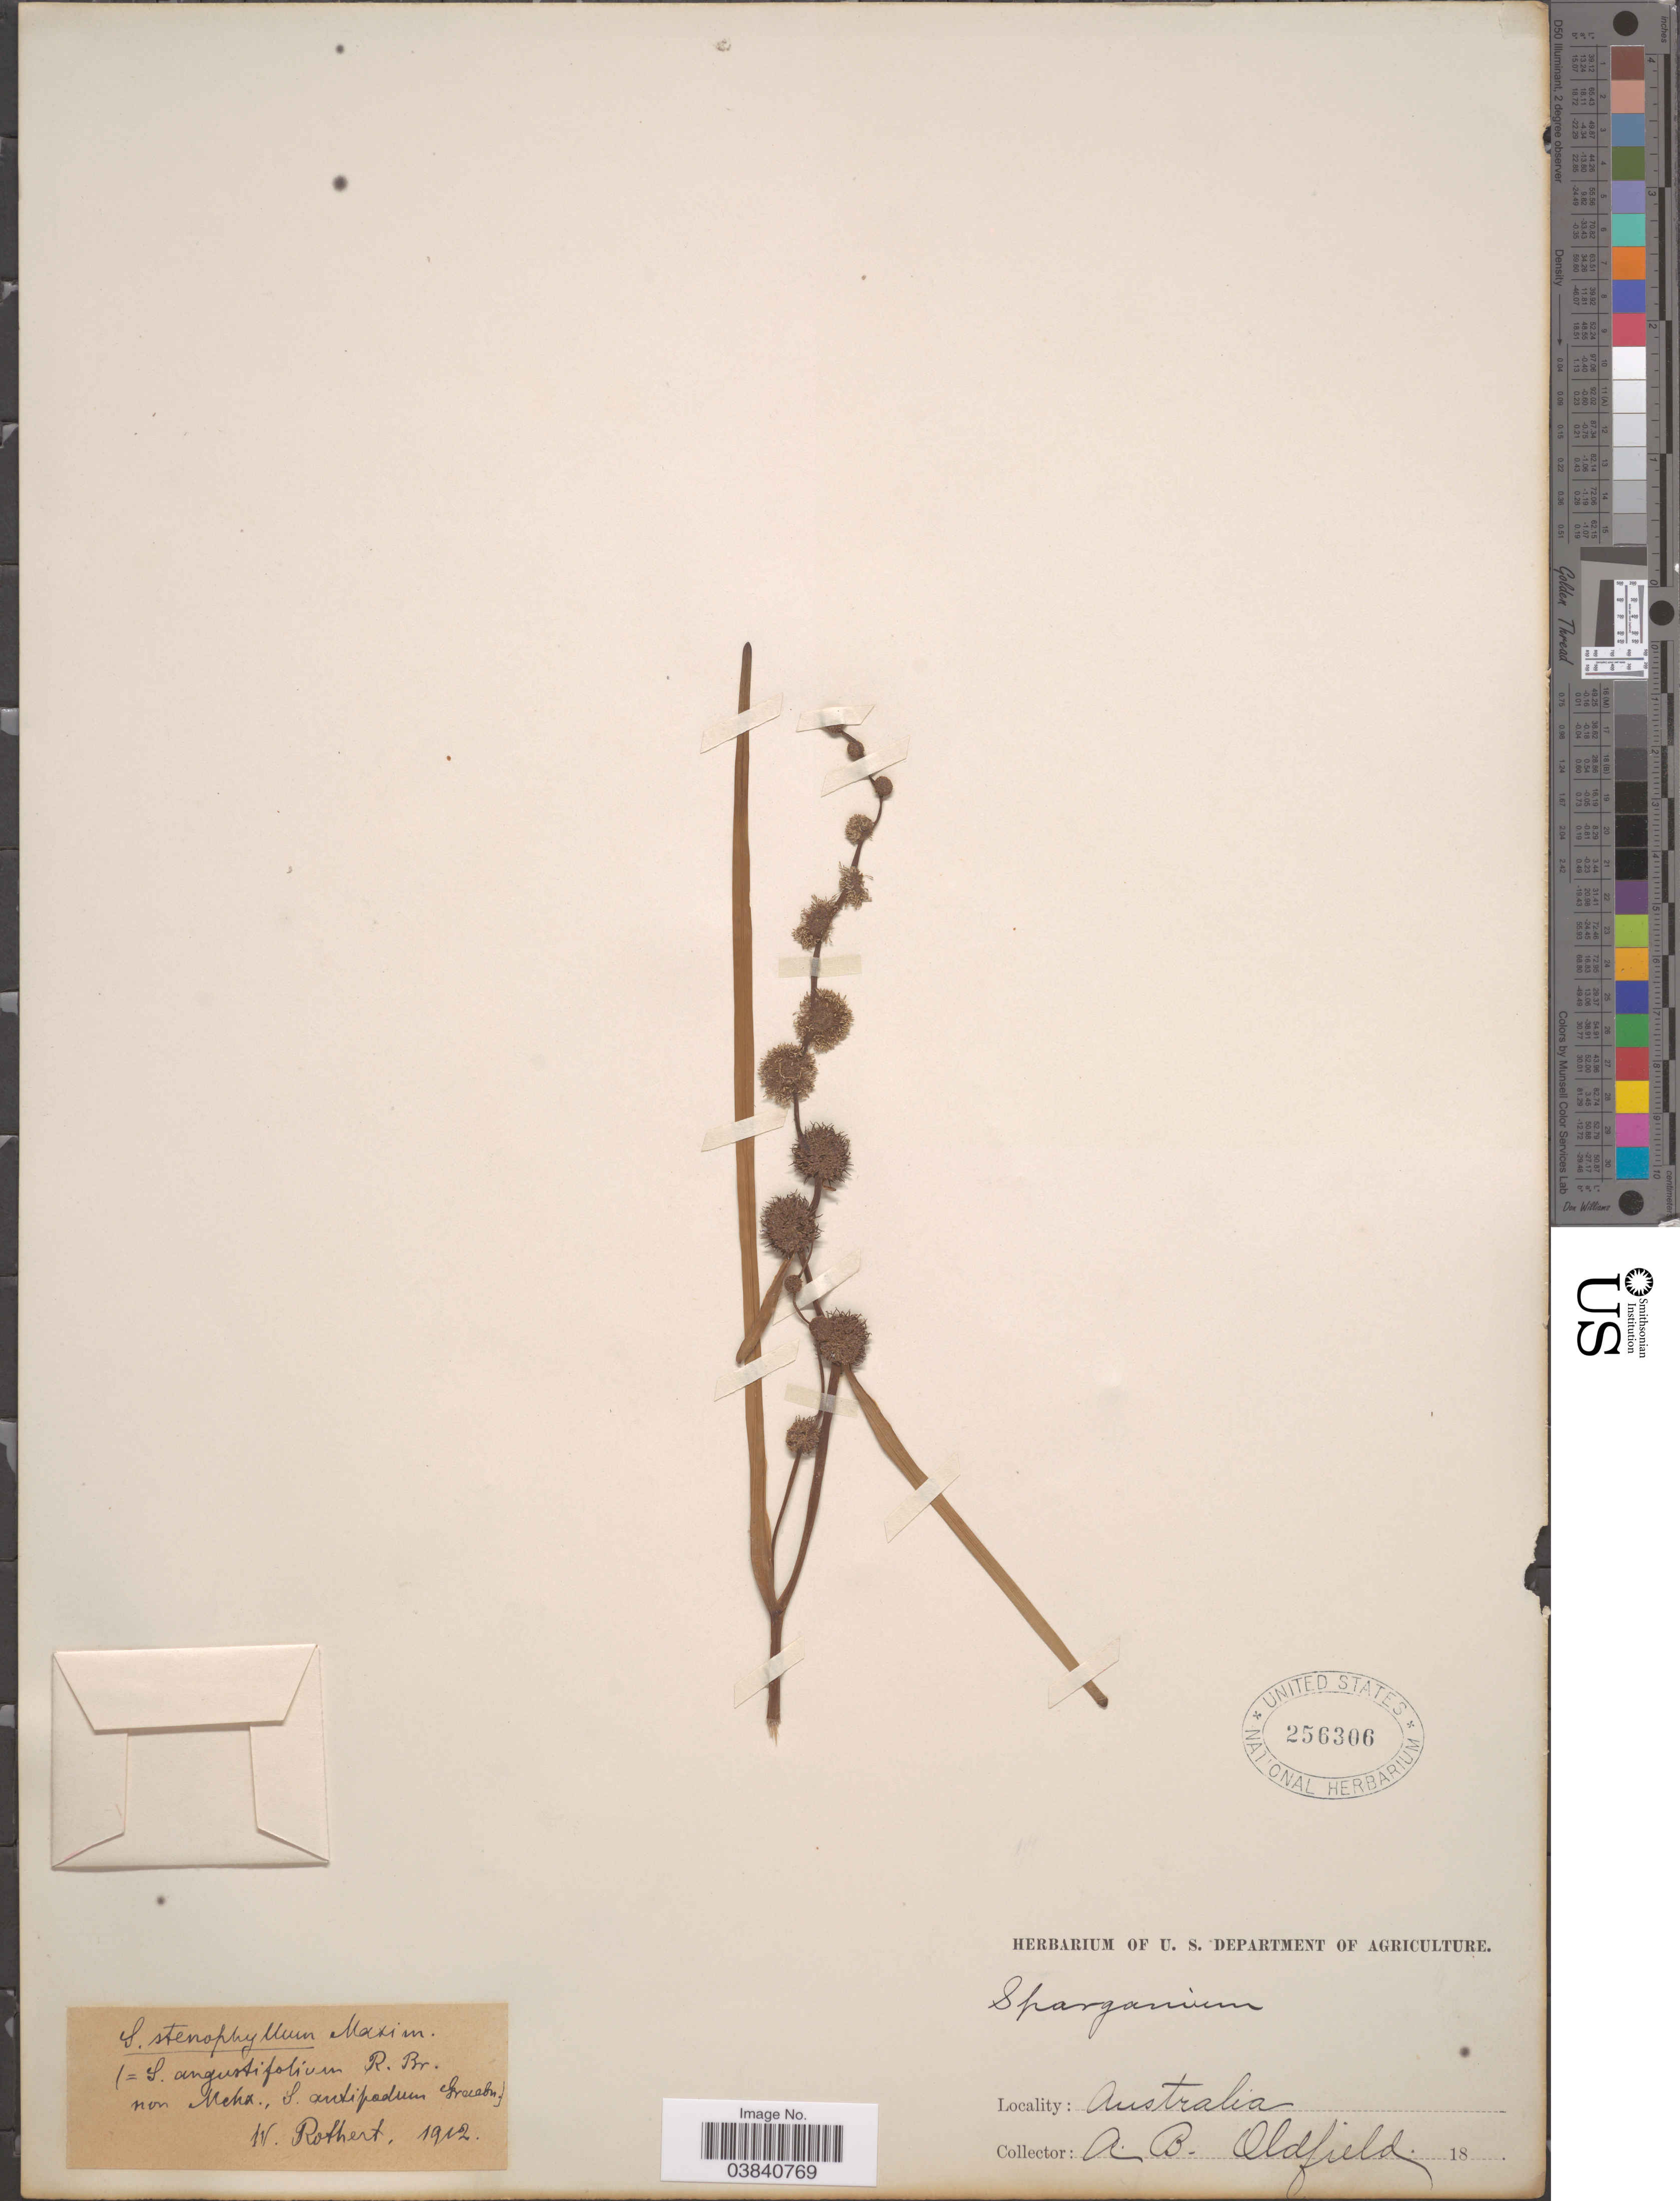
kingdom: Plantae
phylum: Tracheophyta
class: Liliopsida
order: Poales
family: Typhaceae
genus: Sparganium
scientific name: Sparganium stenophyllum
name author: Maxim. ex Meinsh.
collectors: A. Oldfield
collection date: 1912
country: Australia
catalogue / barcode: US 256306